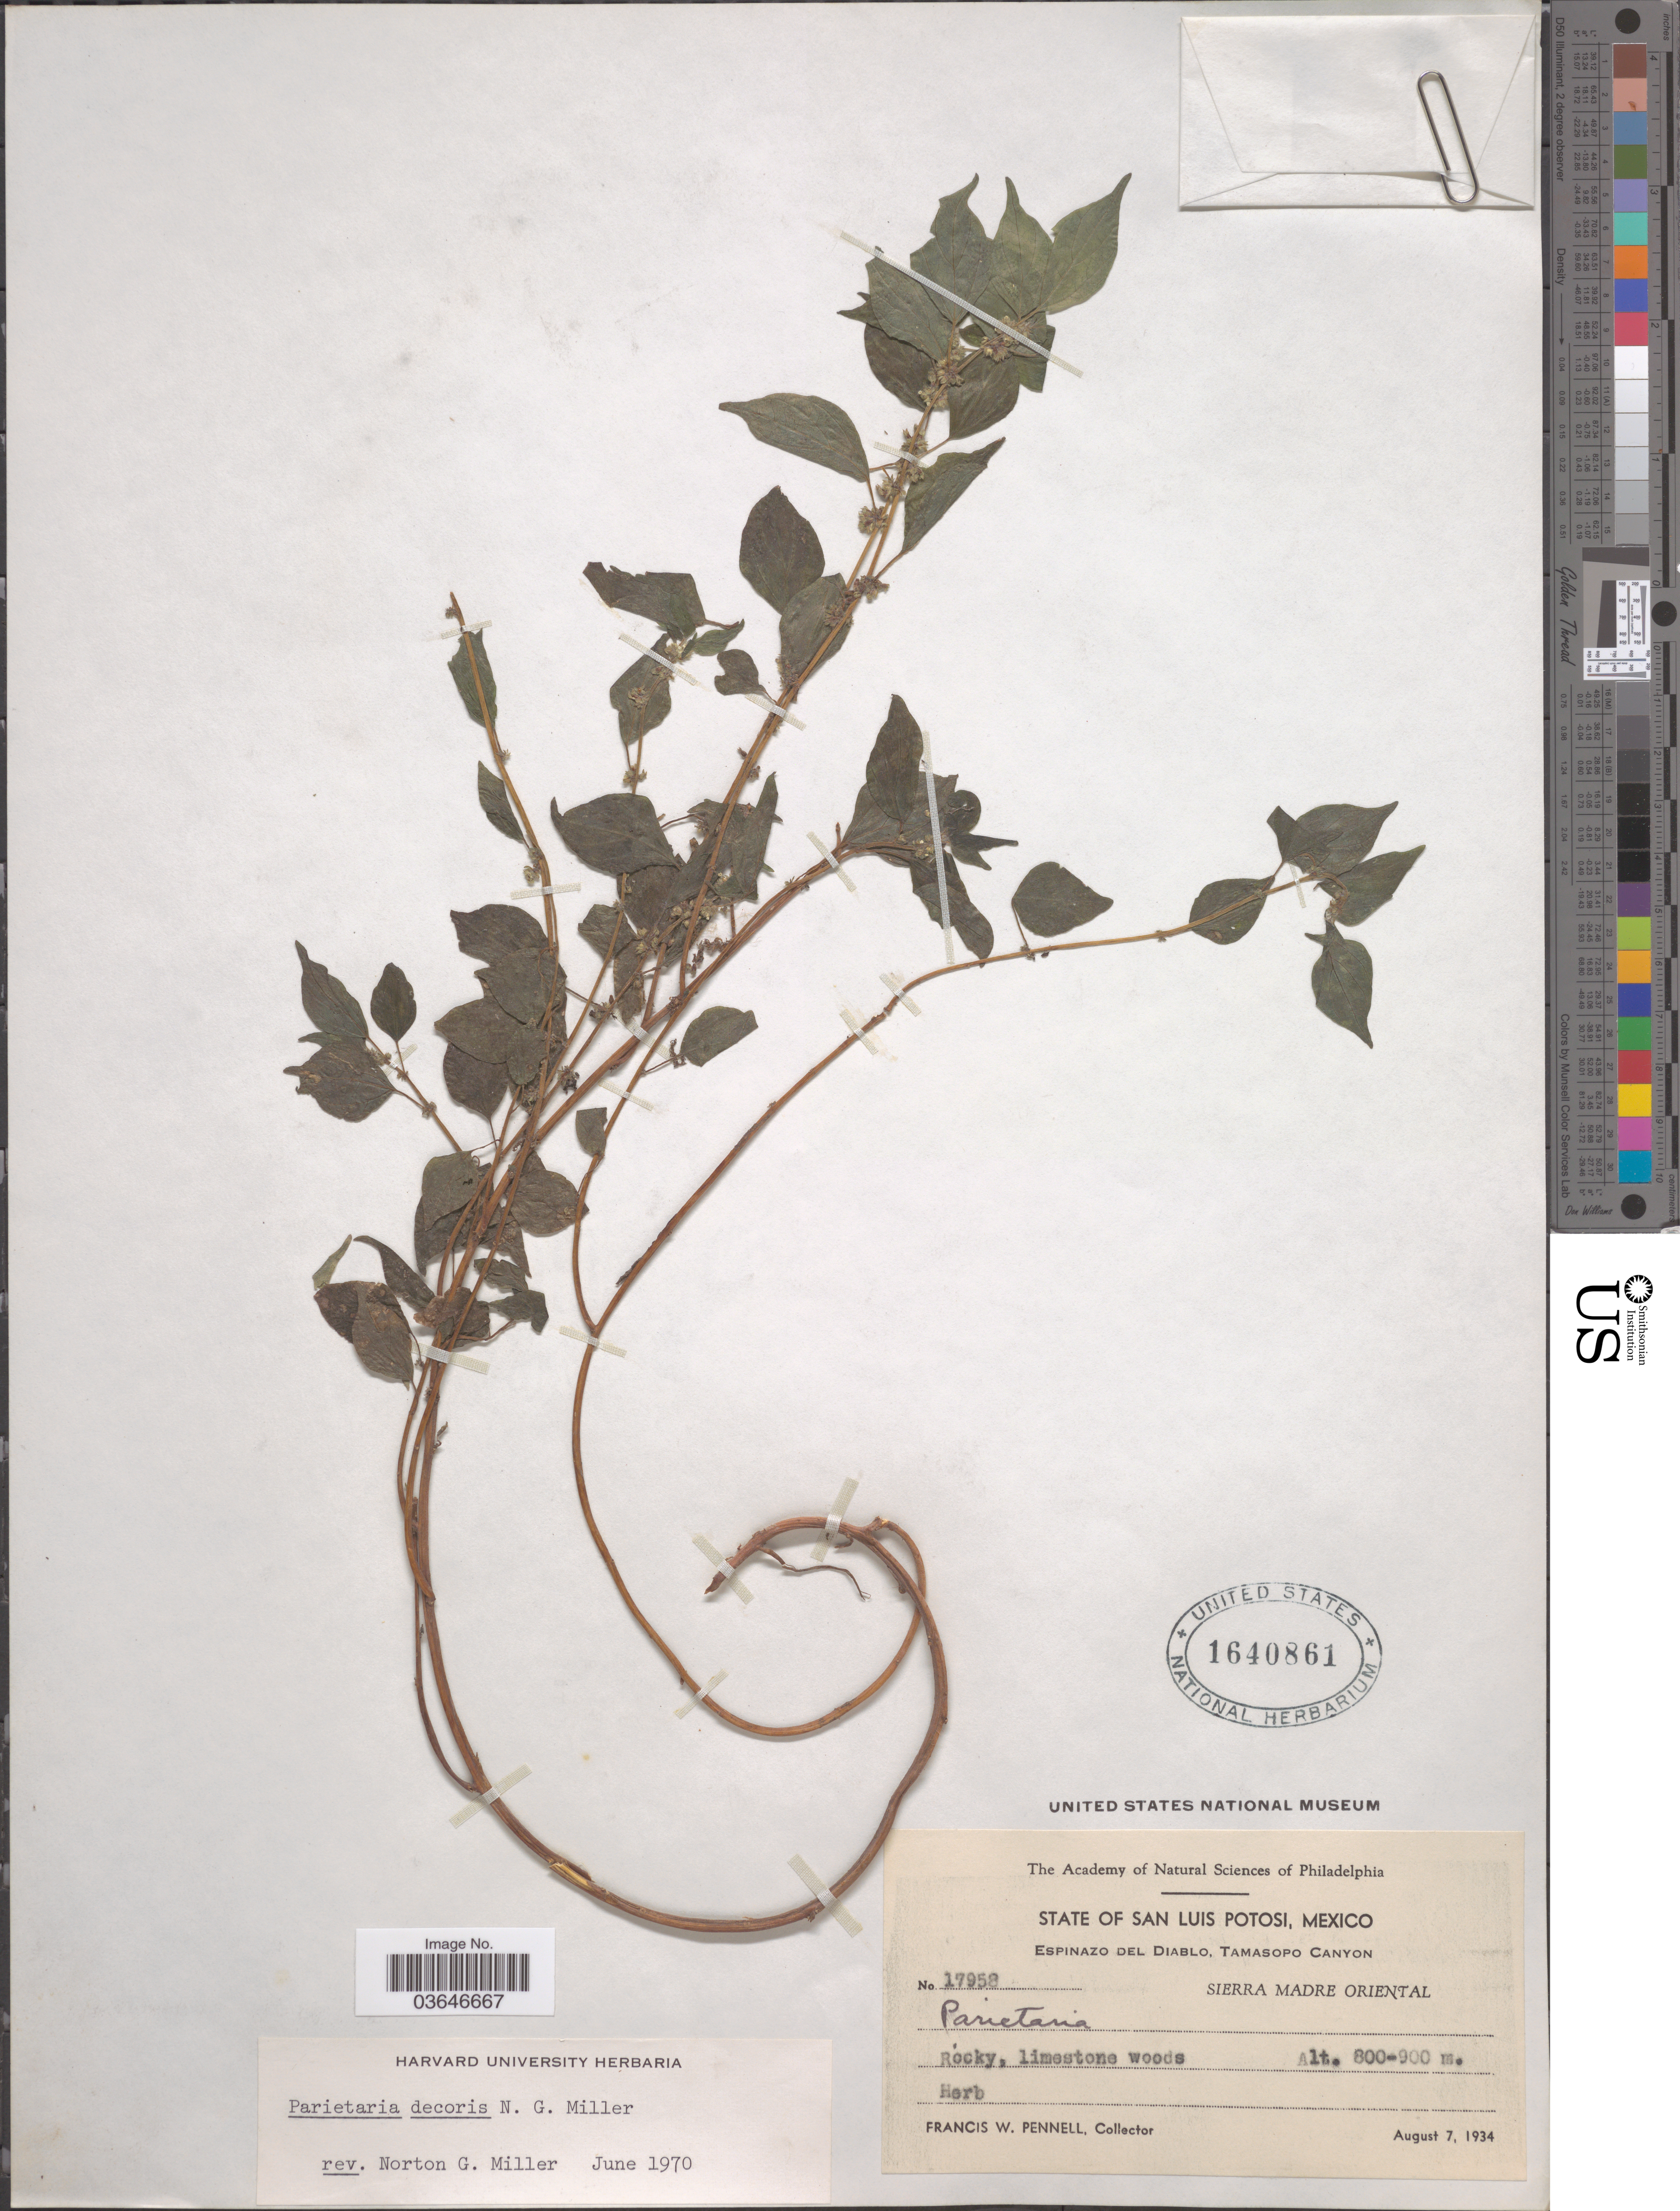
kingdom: Plantae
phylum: Tracheophyta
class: Magnoliopsida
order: Rosales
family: Urticaceae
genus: Parietaria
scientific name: Parietaria decoris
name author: N.G. Mill.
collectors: F. W. Pennell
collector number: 17958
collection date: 1934-08-07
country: Mexico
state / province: San Luis Potosí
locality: State of San Luis Potosi. Espinazo del Diablo, Tamasopo Canyon. Sierra Madre Oriental.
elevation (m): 800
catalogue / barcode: US 1640861